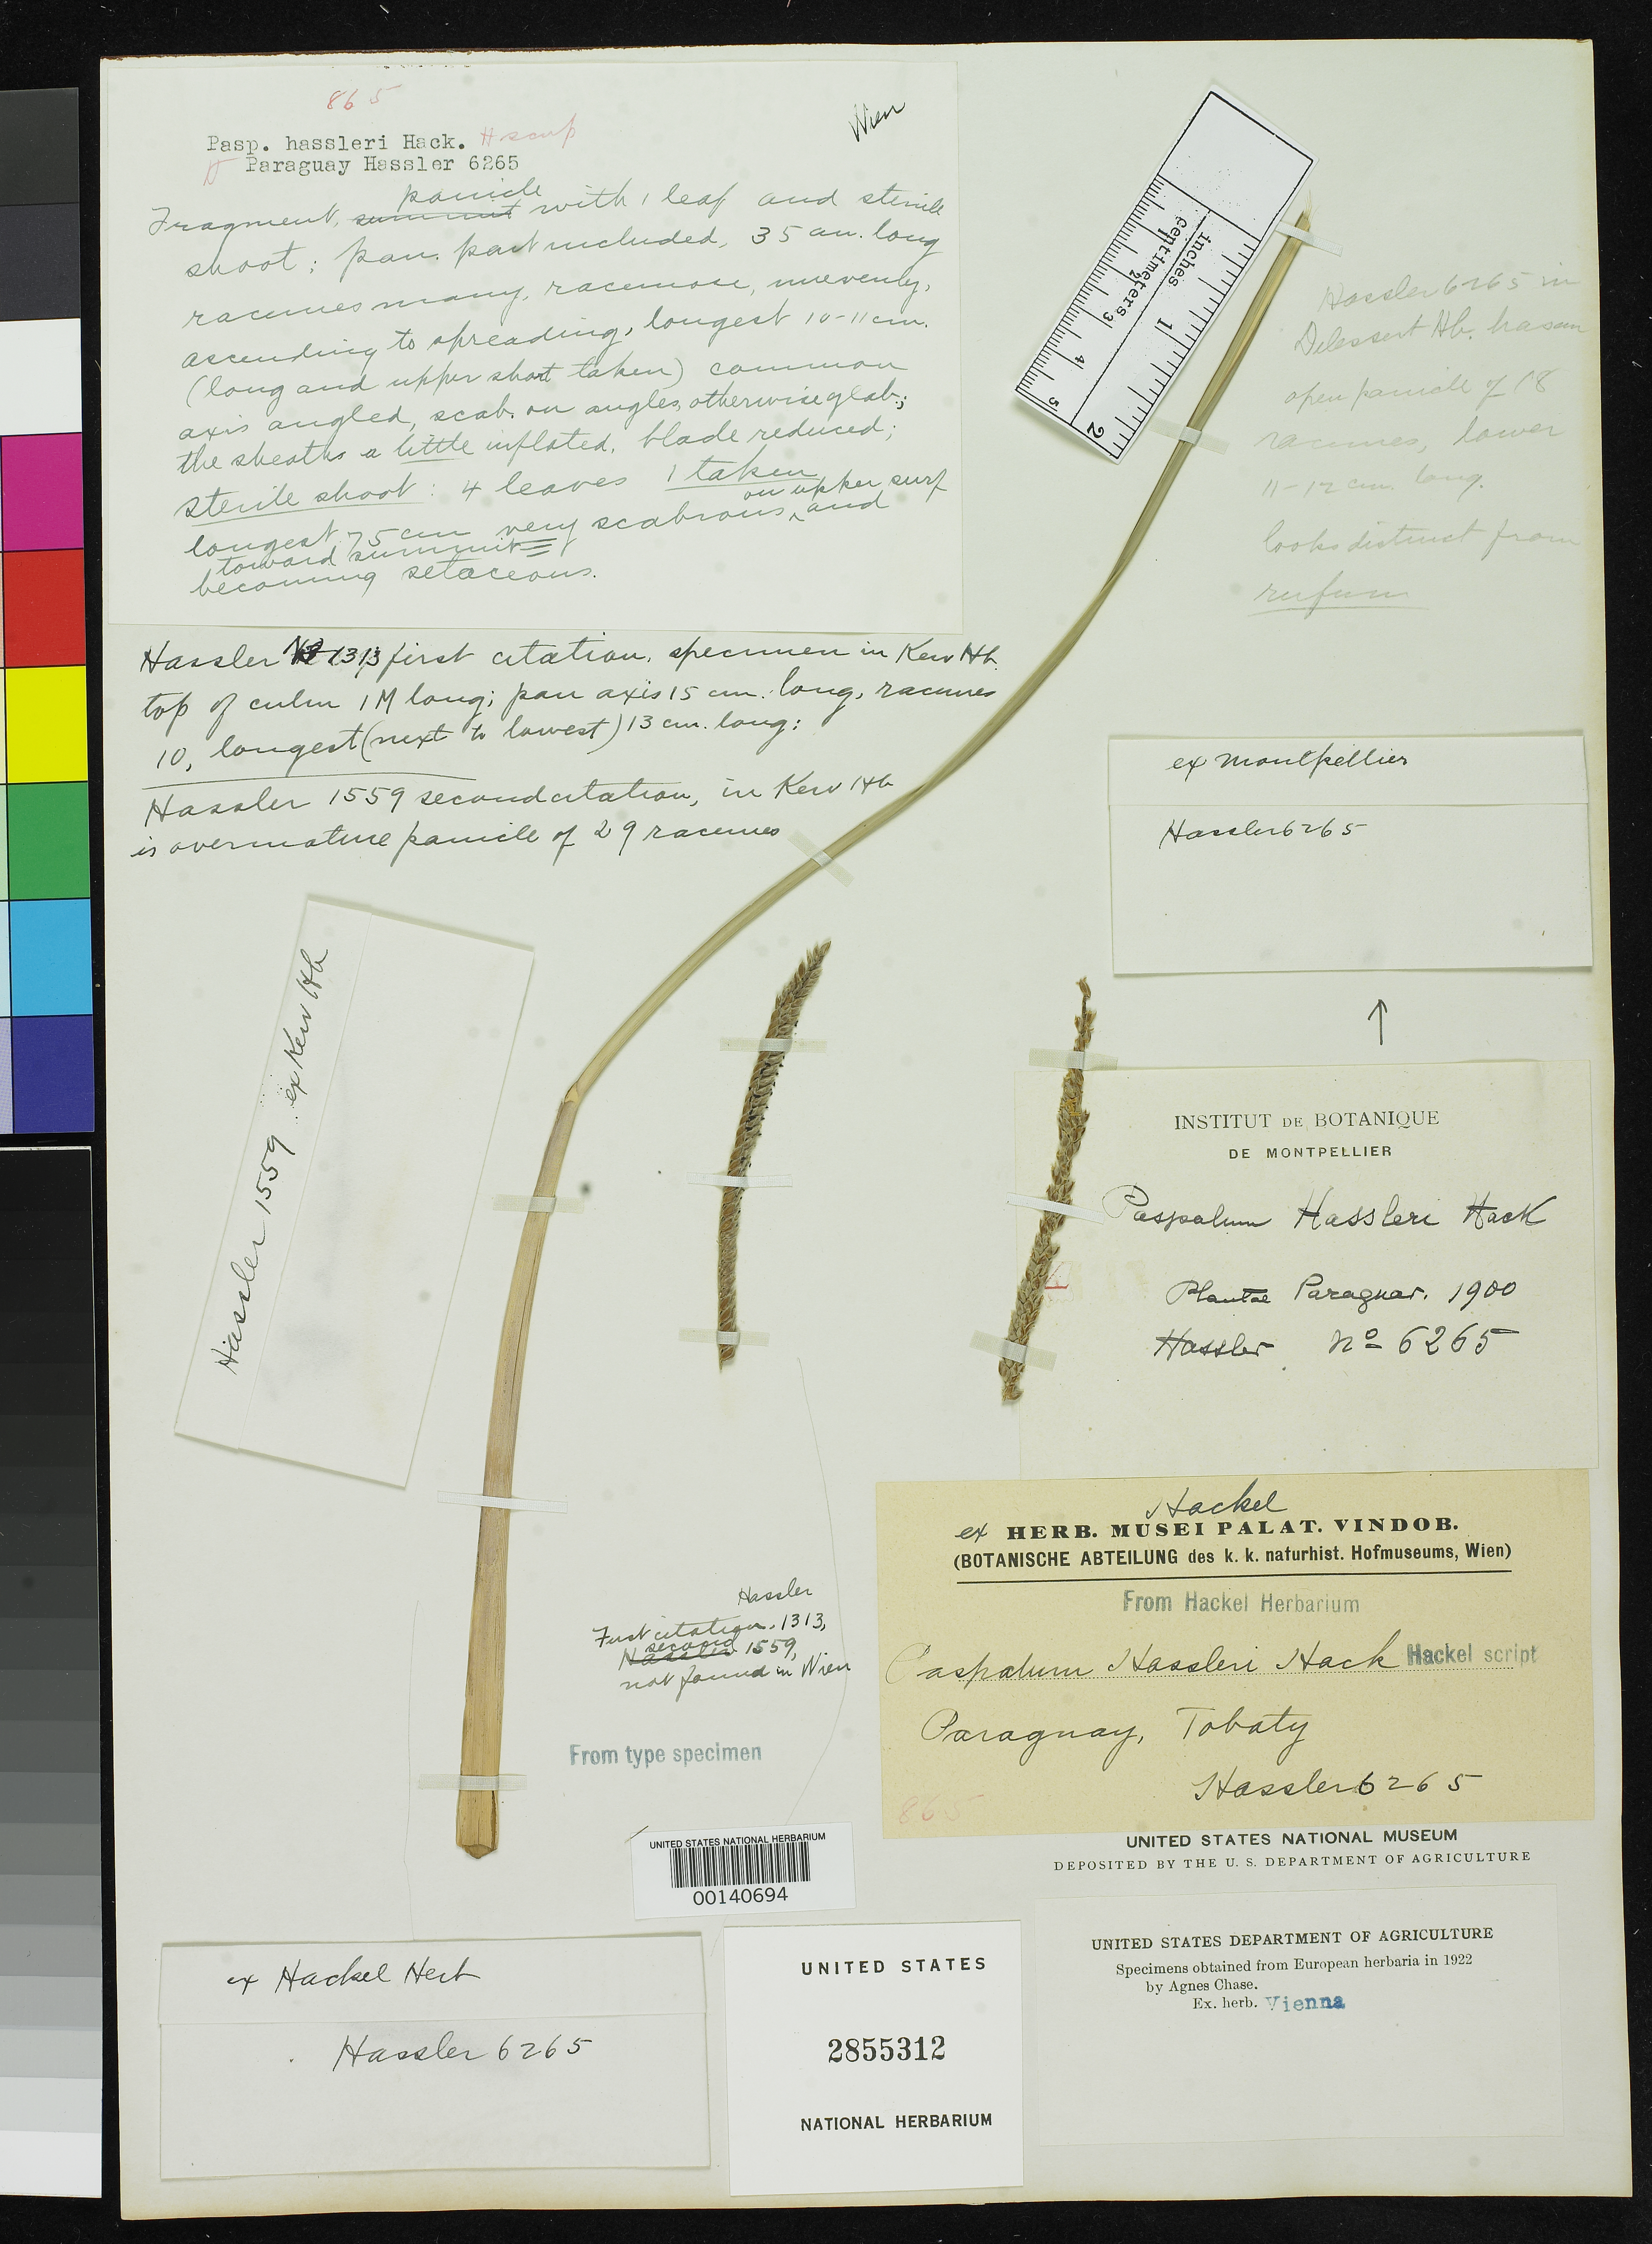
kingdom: Plantae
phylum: Tracheophyta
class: Liliopsida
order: Poales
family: Poaceae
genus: Paspalum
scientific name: Paspalum hassleri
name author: Hack.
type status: Type Fragment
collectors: E. Hassler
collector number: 6265, 1559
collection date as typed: Sep 1900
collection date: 1900-09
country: Paraguay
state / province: Cordillera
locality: Near Tobati.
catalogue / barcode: US 2855312